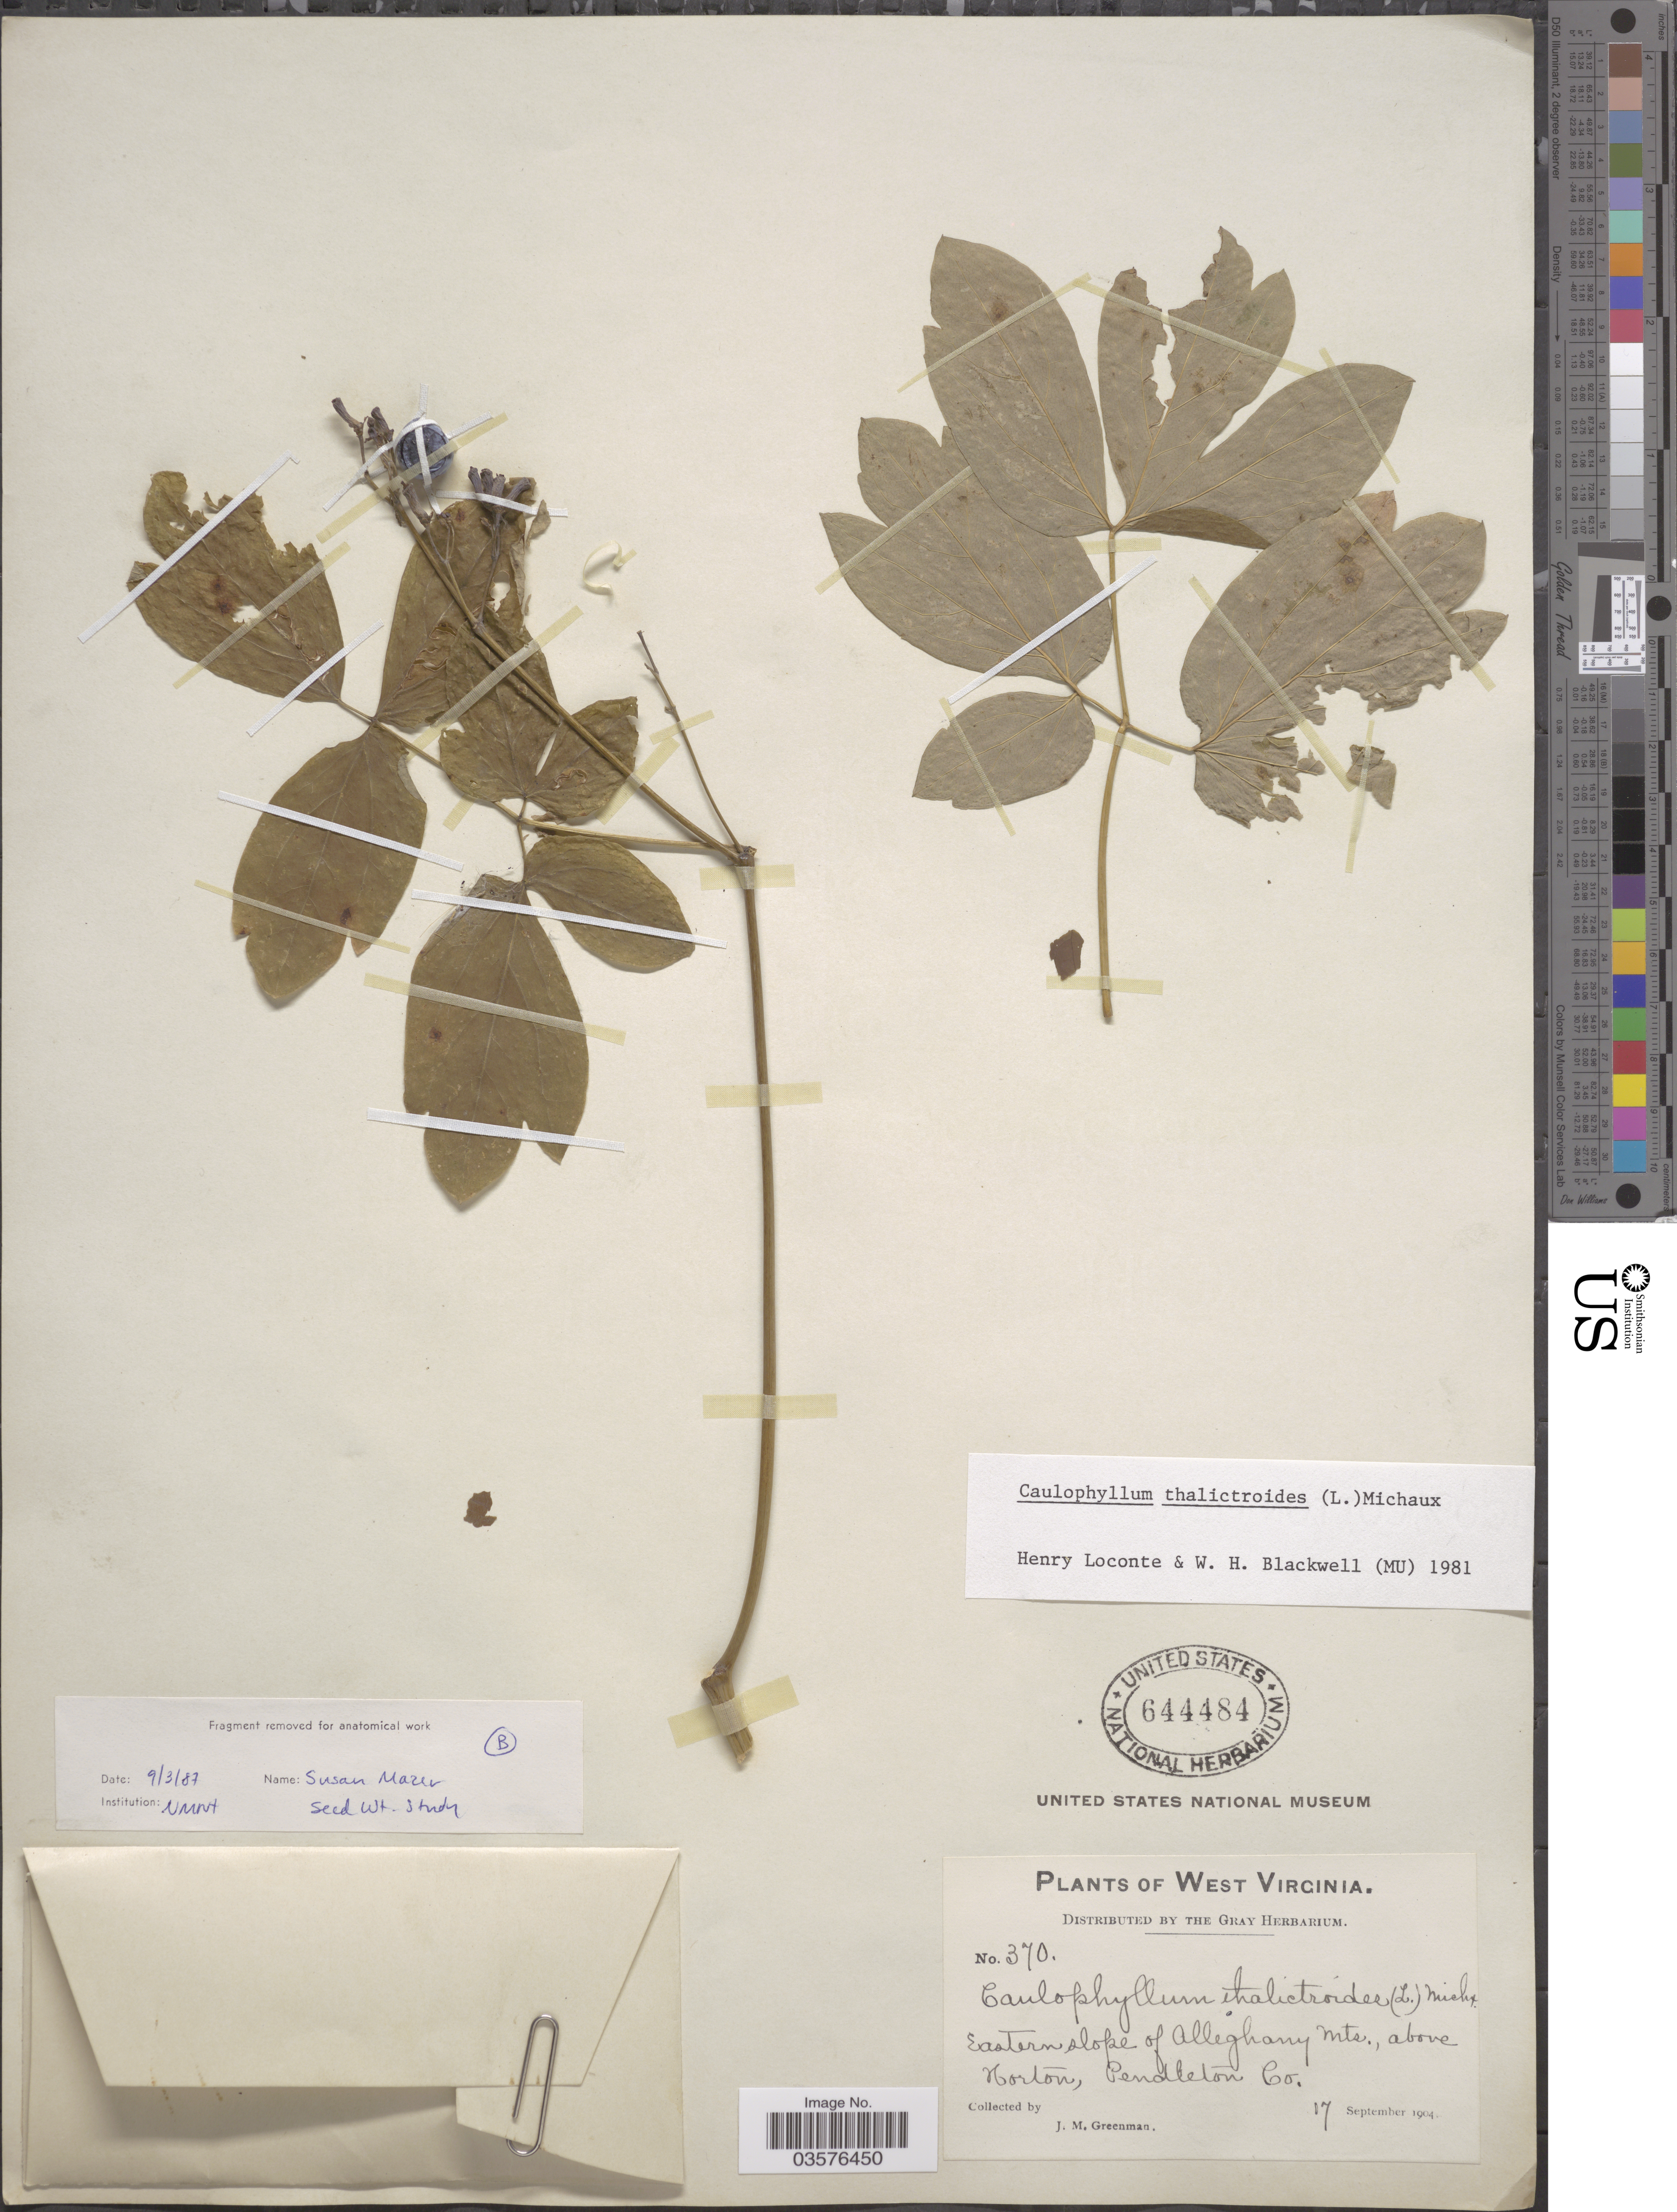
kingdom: Plantae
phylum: Tracheophyta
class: Magnoliopsida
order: Ranunculales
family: Berberidaceae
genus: Caulophyllum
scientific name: Caulophyllum thalictroides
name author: (L.) Michx.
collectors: J. M. Greenman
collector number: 370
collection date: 1904-09-17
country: United States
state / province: West Virginia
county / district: Pendleton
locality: Eastern slope of Alleghany Mts., above Horton, Pendleton Co.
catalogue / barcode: US 644484